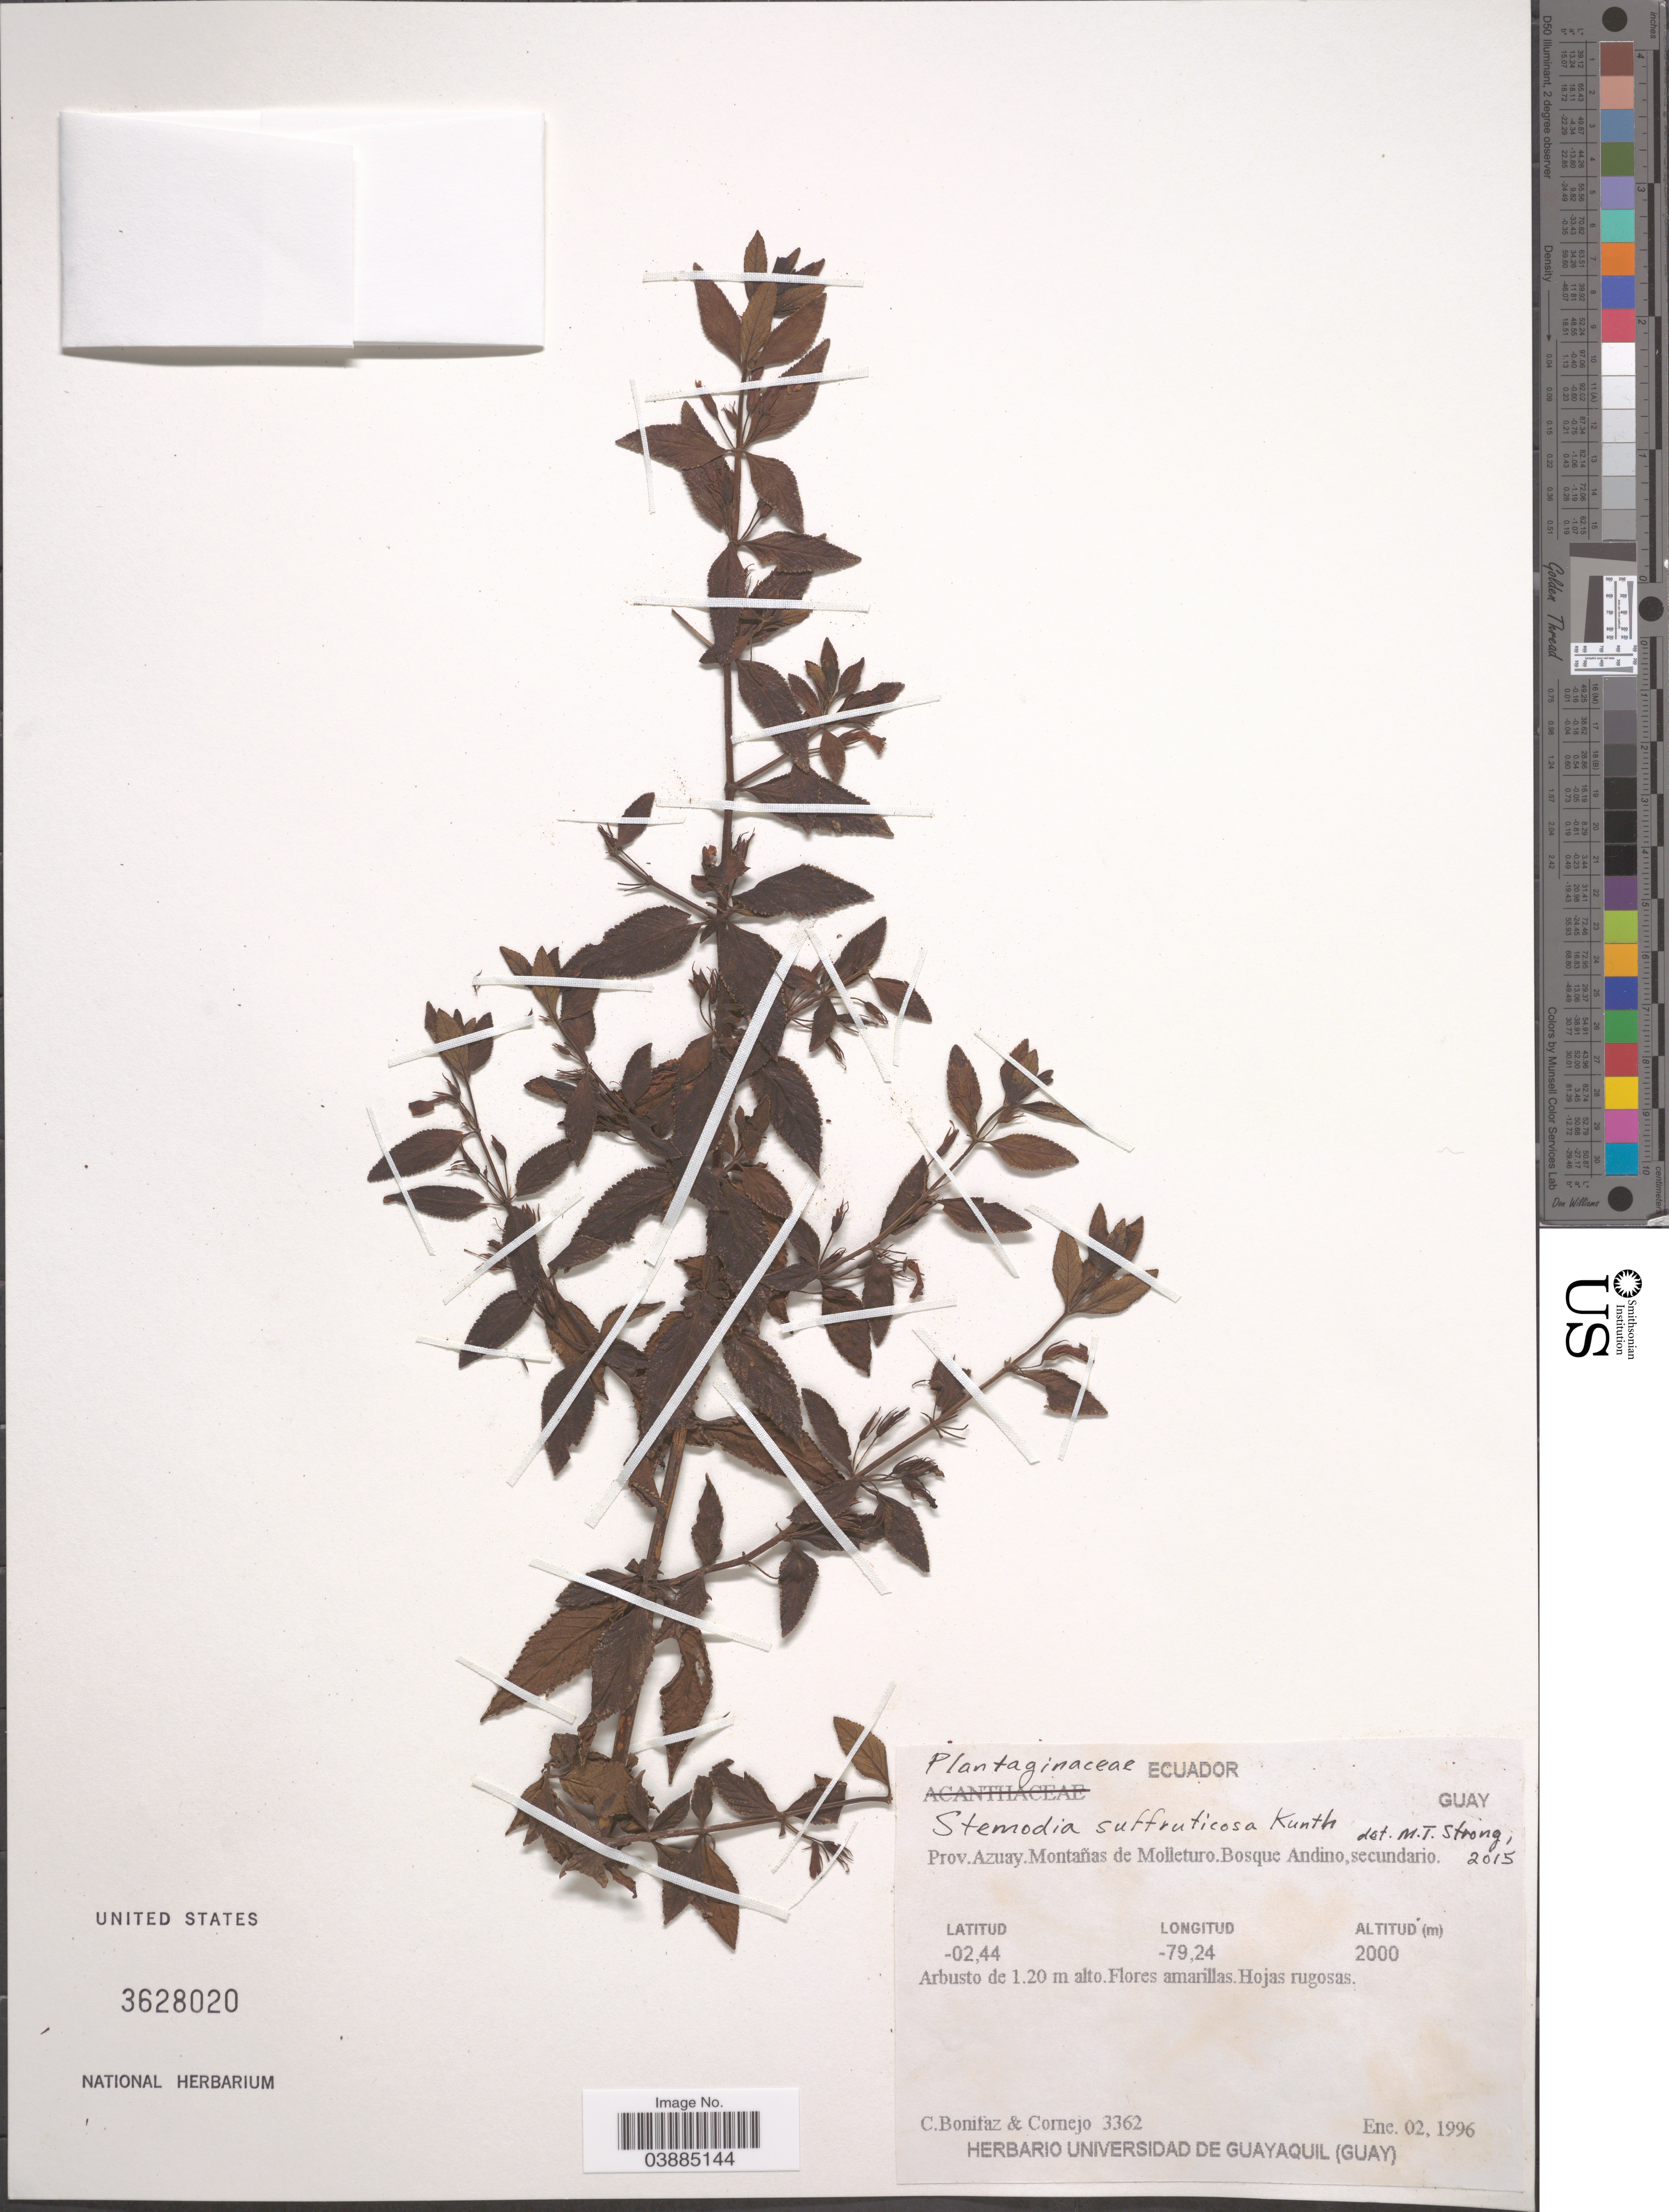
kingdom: Plantae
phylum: Tracheophyta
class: Magnoliopsida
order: Lamiales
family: Plantaginaceae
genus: Stemodia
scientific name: Stemodia suffruticosa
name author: Kunth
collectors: C. Bonifaz & Cornejo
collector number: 3362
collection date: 1996-01-02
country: Ecuador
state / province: Azuay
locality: Montañas de Molleturo.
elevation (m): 2000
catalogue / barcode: US 3628020